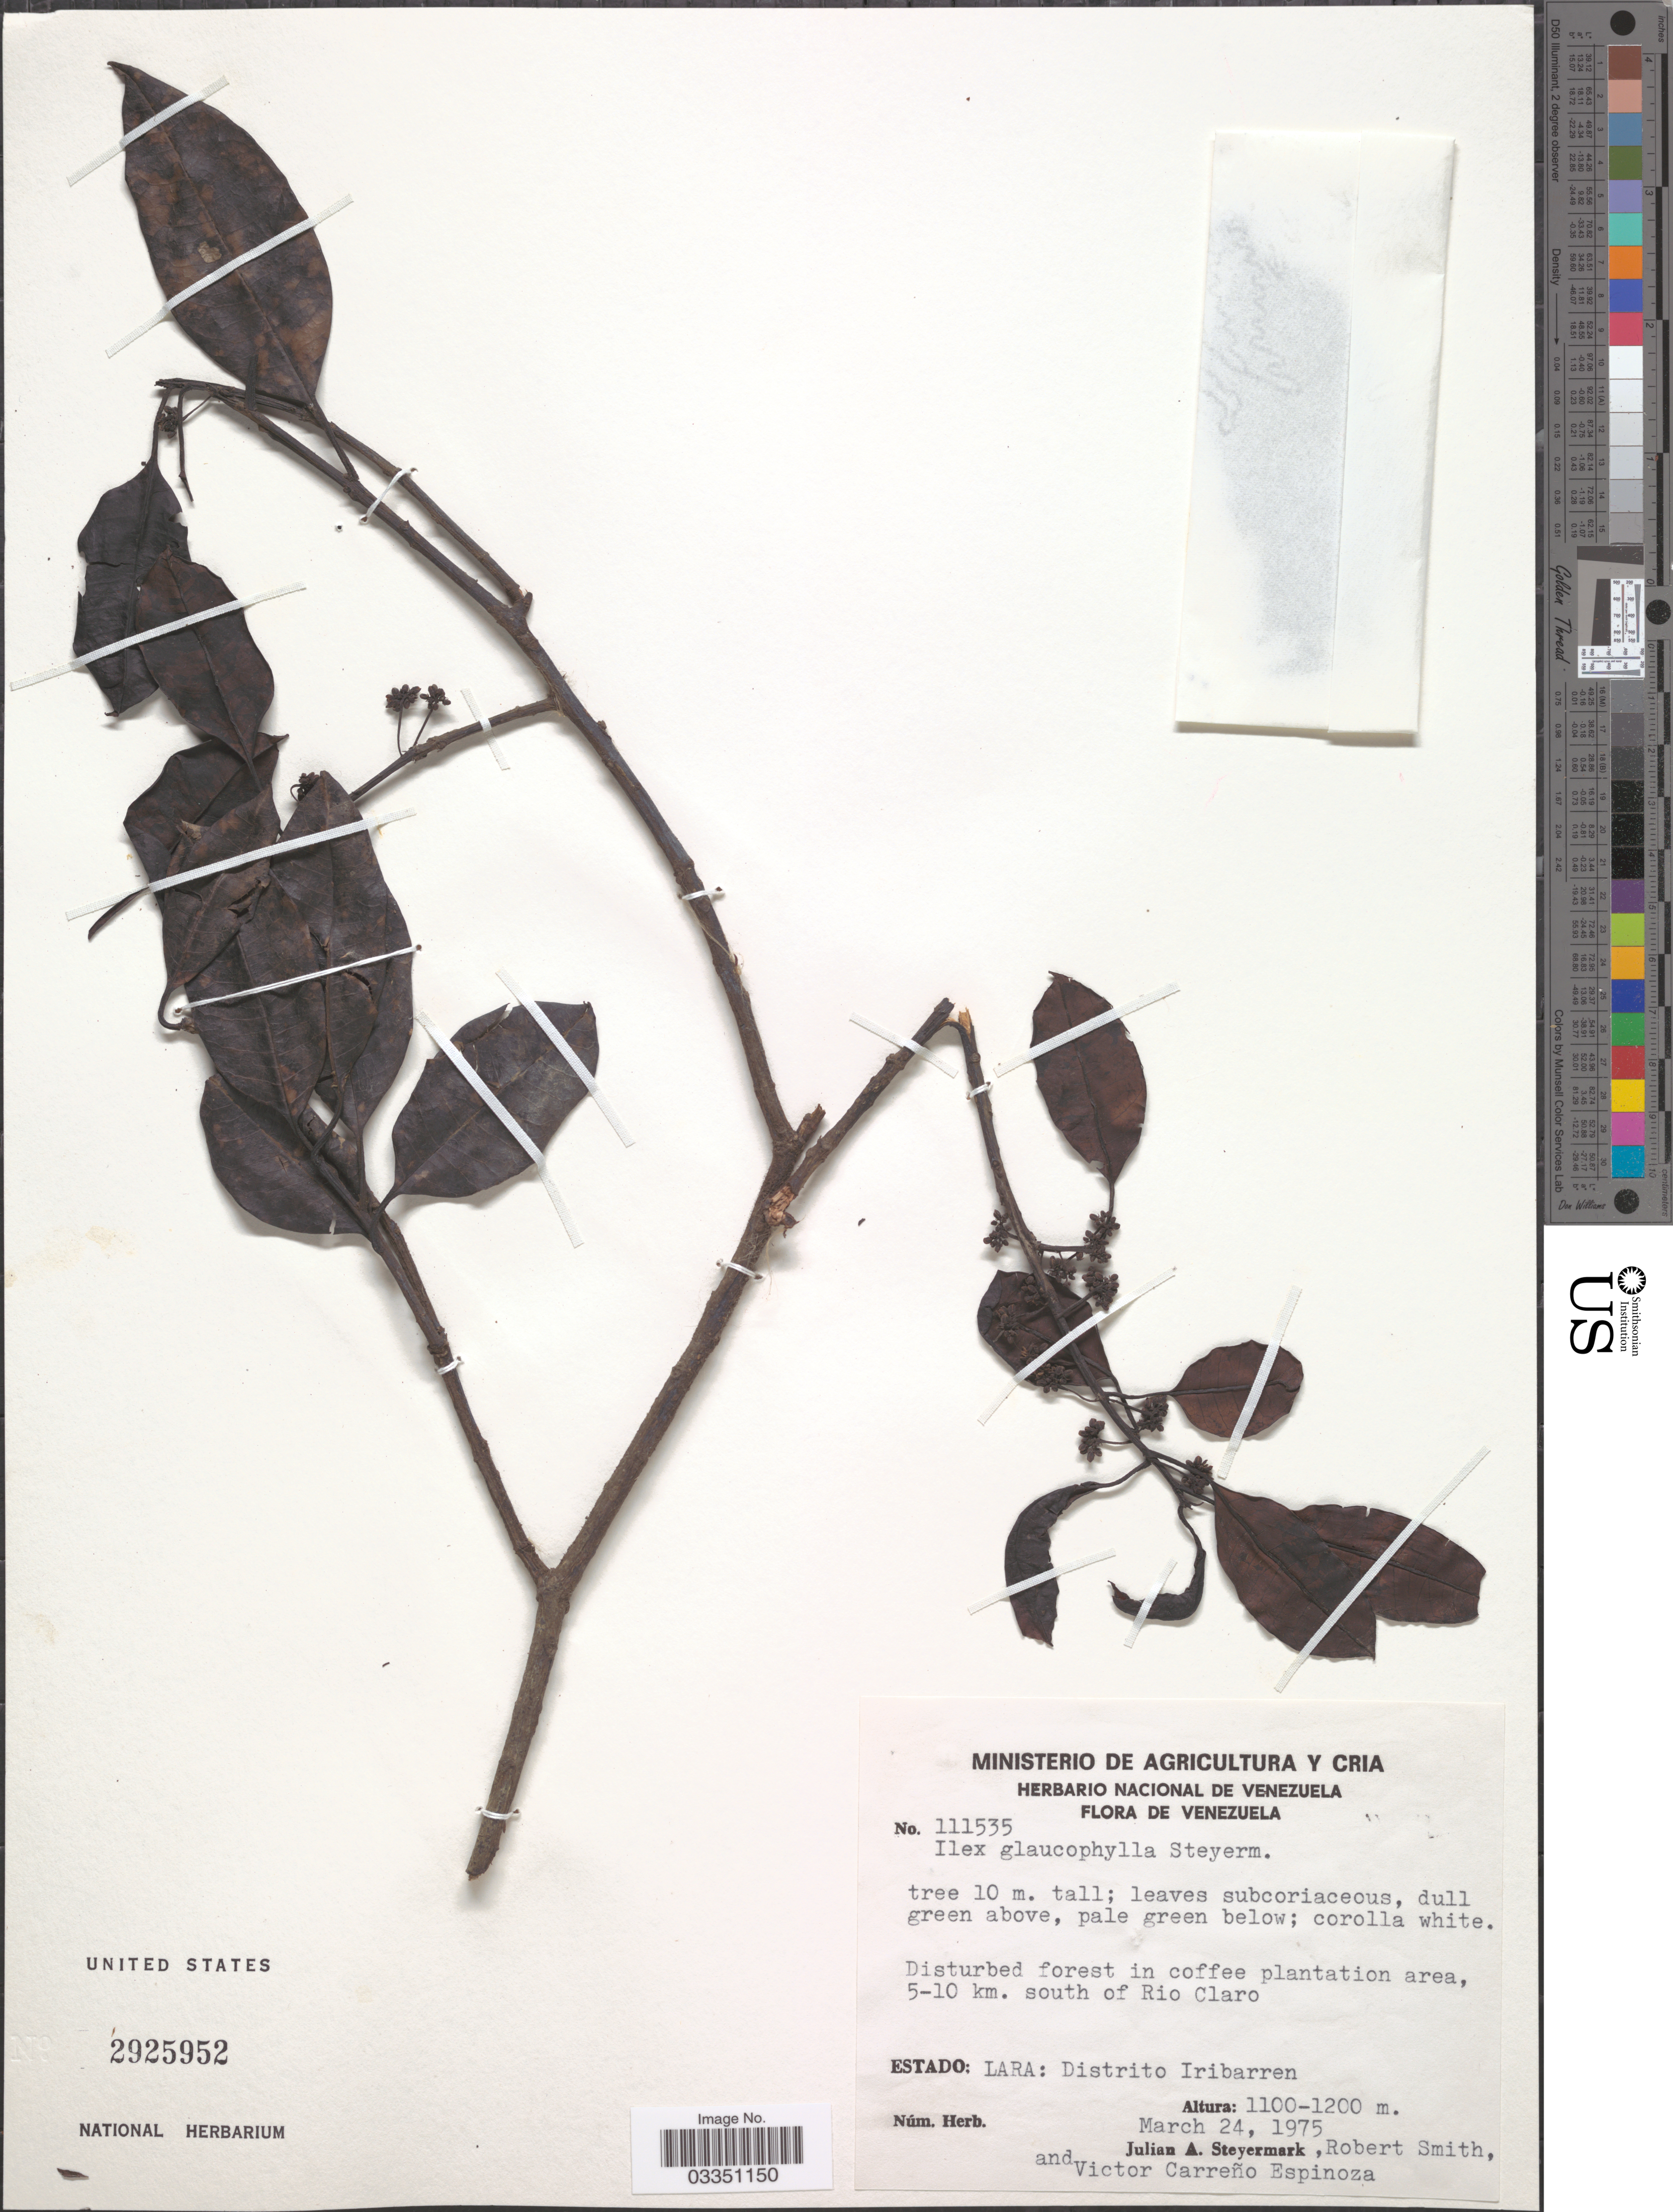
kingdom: Plantae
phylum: Tracheophyta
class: Magnoliopsida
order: Aquifoliales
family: Aquifoliaceae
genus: Ilex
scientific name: Ilex glaucophylla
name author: Steyerm.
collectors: J. Steyermark, R. Smith & V. Carreño E.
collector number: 111535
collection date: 1975-03-24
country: Venezuela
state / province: Lara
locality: Disturbed forest in coffee plantation area, 5-10 km. south of Rio Claro. Distrito Iribarren.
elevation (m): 1100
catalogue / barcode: US 2925952